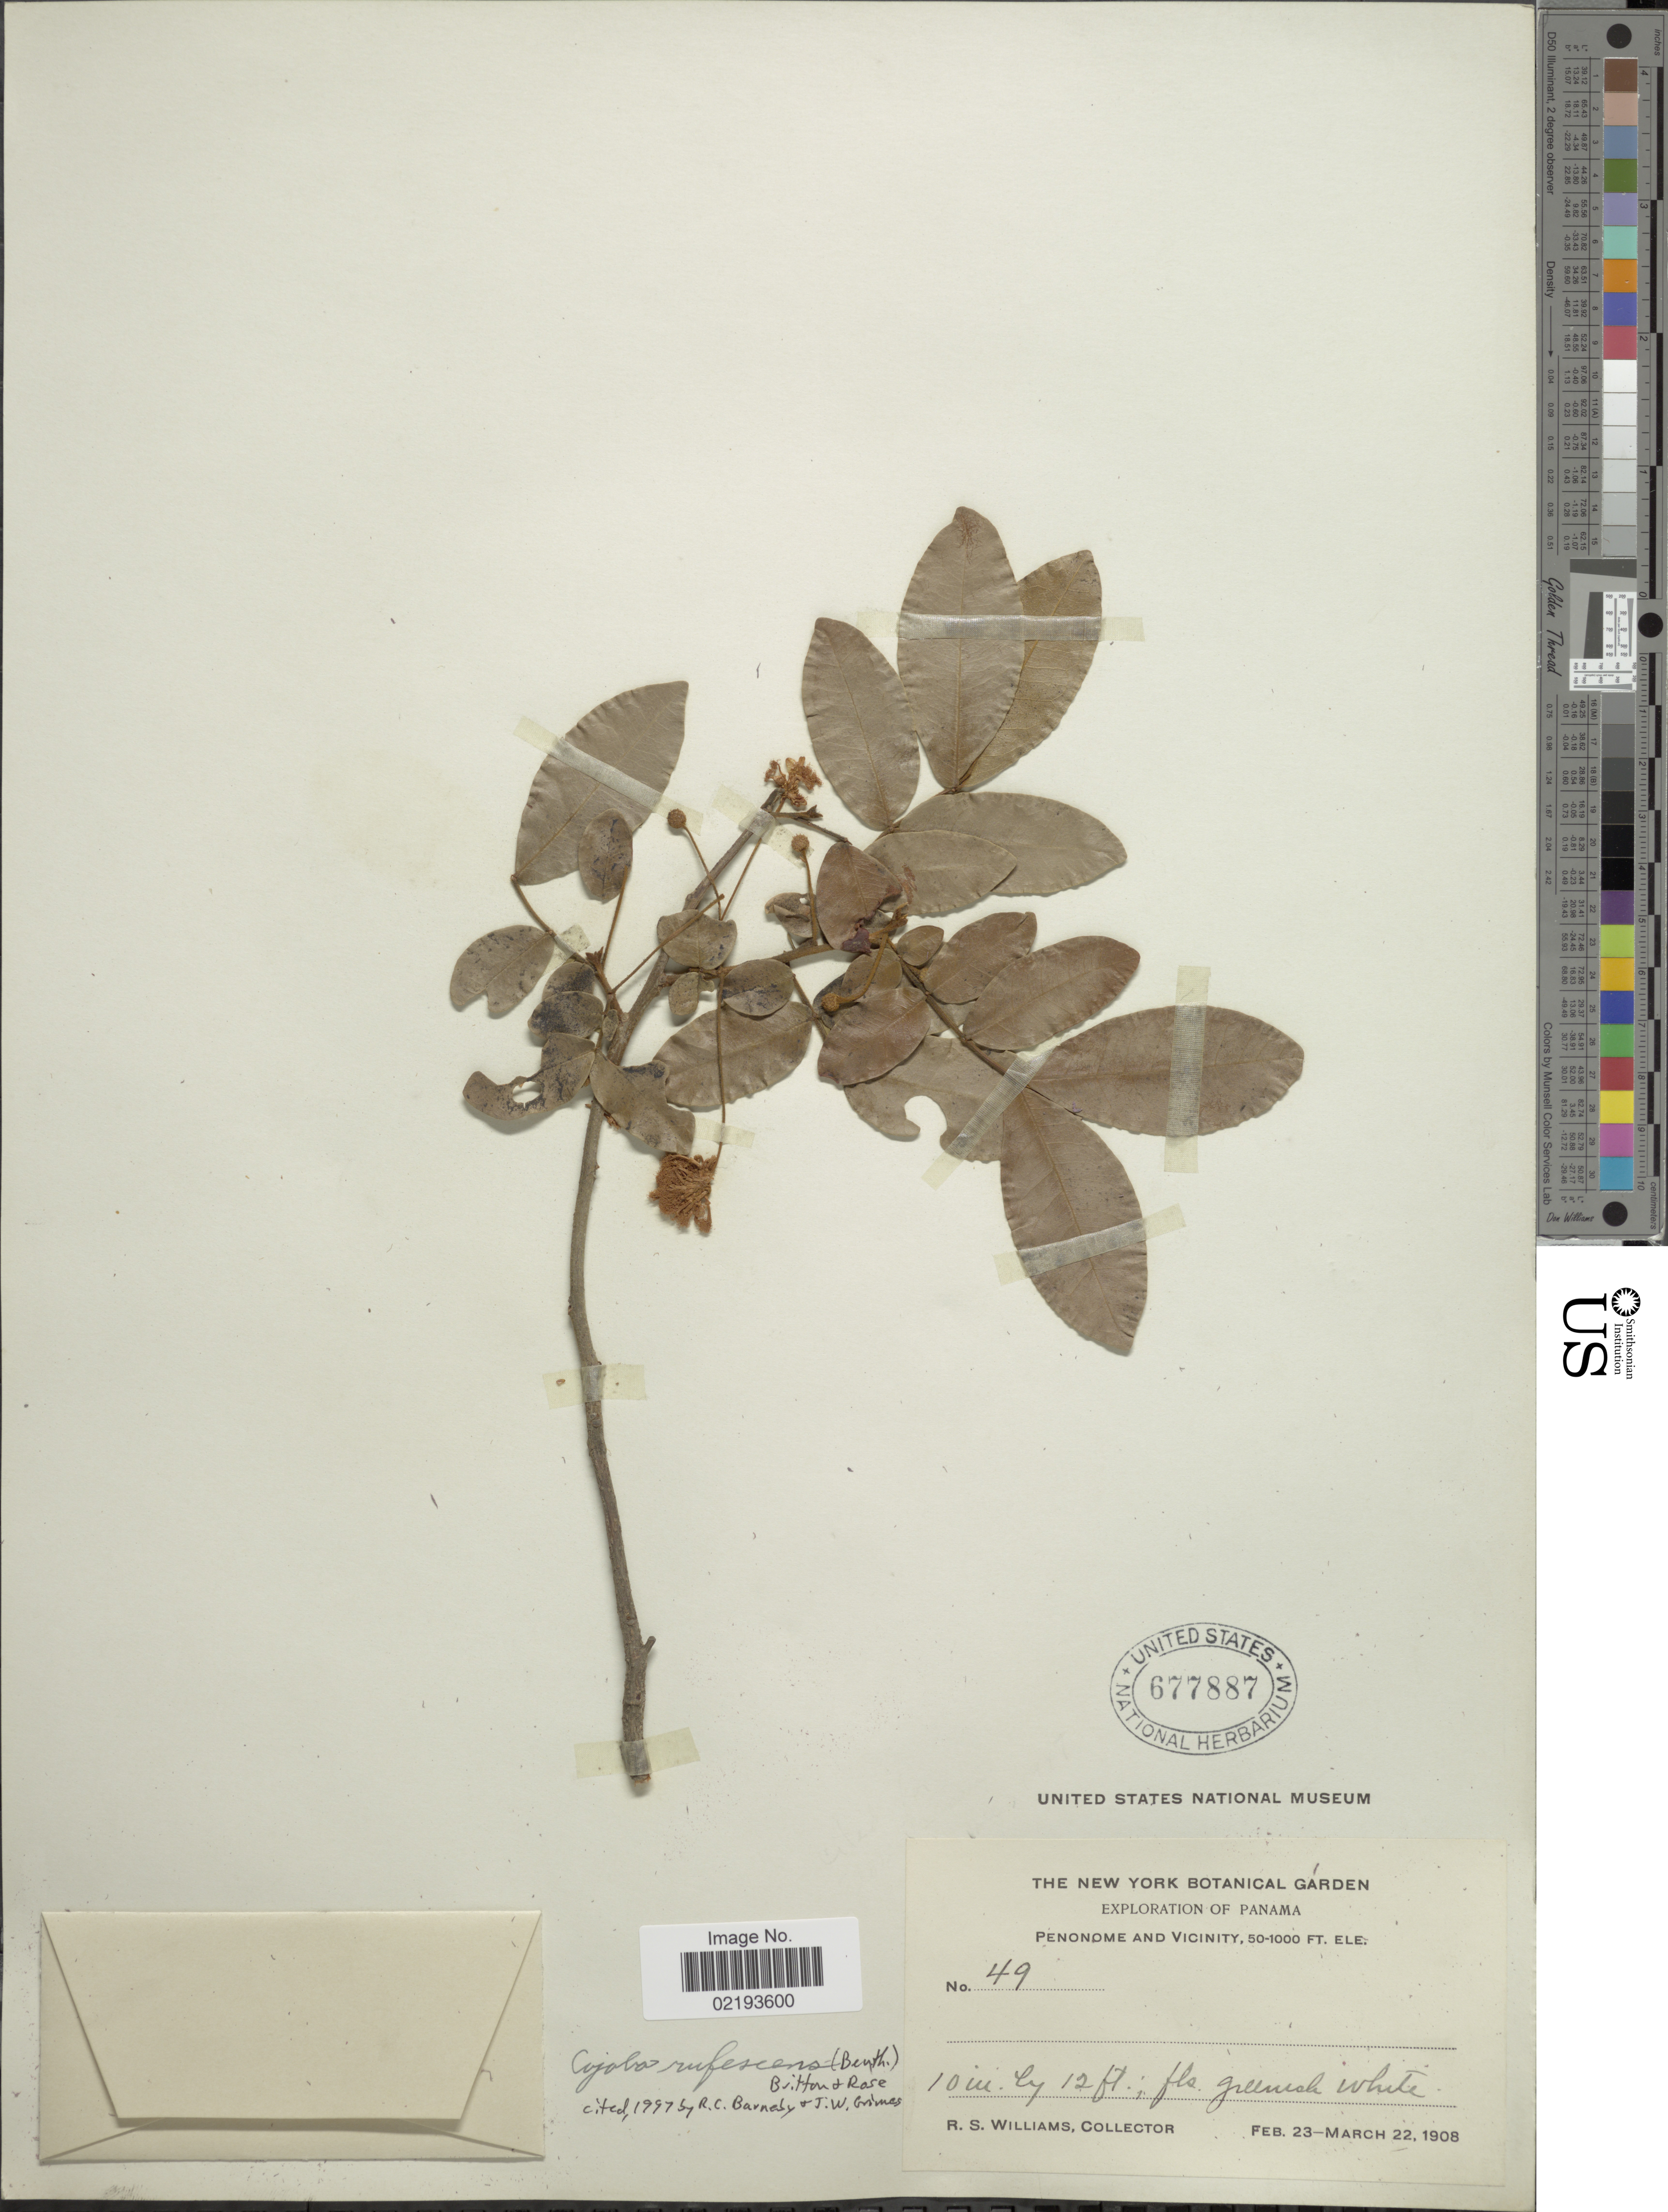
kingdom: Plantae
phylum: Tracheophyta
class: Magnoliopsida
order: Fabales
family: Fabaceae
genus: Cojoba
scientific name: Cojoba rufescens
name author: (Benth.) Britton & Rose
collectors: R. S. Williams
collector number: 49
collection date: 1908-02-23/1908-03-22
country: Panama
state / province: Panamá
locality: Penonome and Vicinity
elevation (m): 15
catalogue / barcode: US 677887